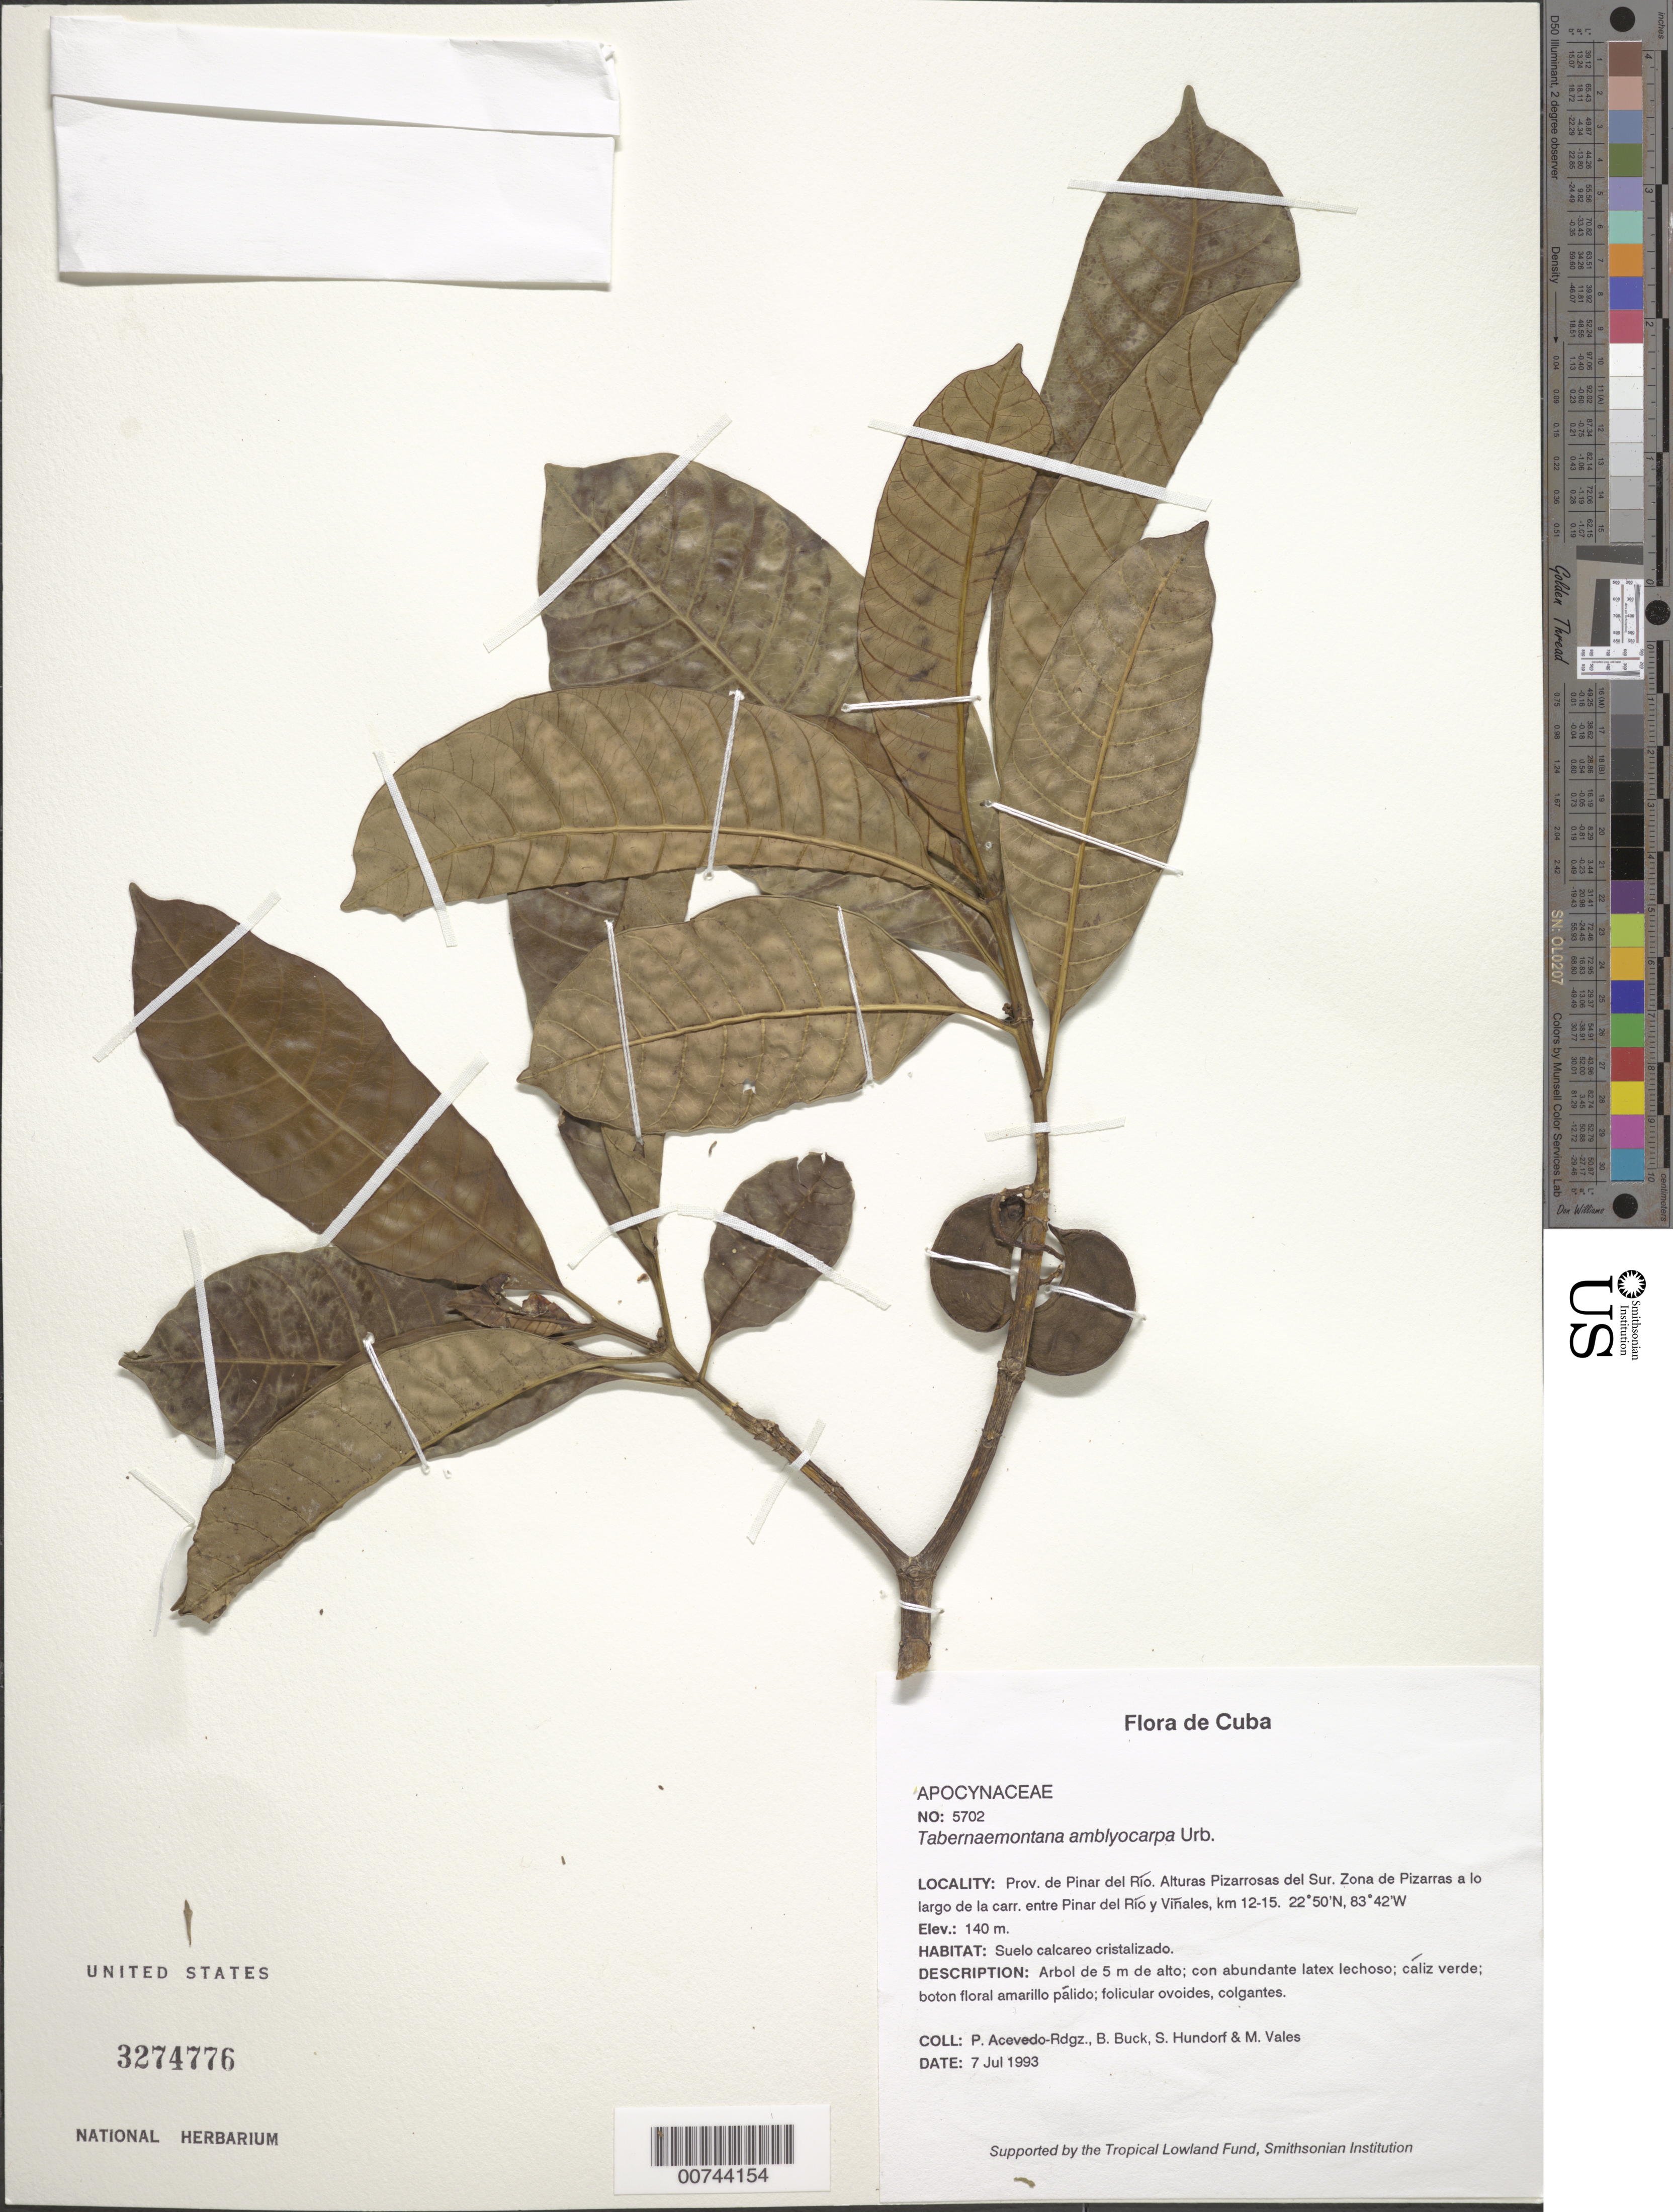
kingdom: Plantae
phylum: Tracheophyta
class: Magnoliopsida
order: Gentianales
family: Apocynaceae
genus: Tabernaemontana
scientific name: Tabernaemontana amblyocarpa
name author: Urb.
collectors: P. Acevedo-Rodr., B. Buck, S. Hundorf & M. Vales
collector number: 5702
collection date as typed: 07 Jul 1993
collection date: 1993-07-07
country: Cuba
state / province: Pinar del Rio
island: Cuba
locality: Prov de Pinar del Río Alturas Pizarrosas del Sur Zona de Pizarras a lo largo de la carr entre Pinar del Río y Viñales, km 12-15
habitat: Suelo calcareo cristalizado.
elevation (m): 140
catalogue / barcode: US 3274776